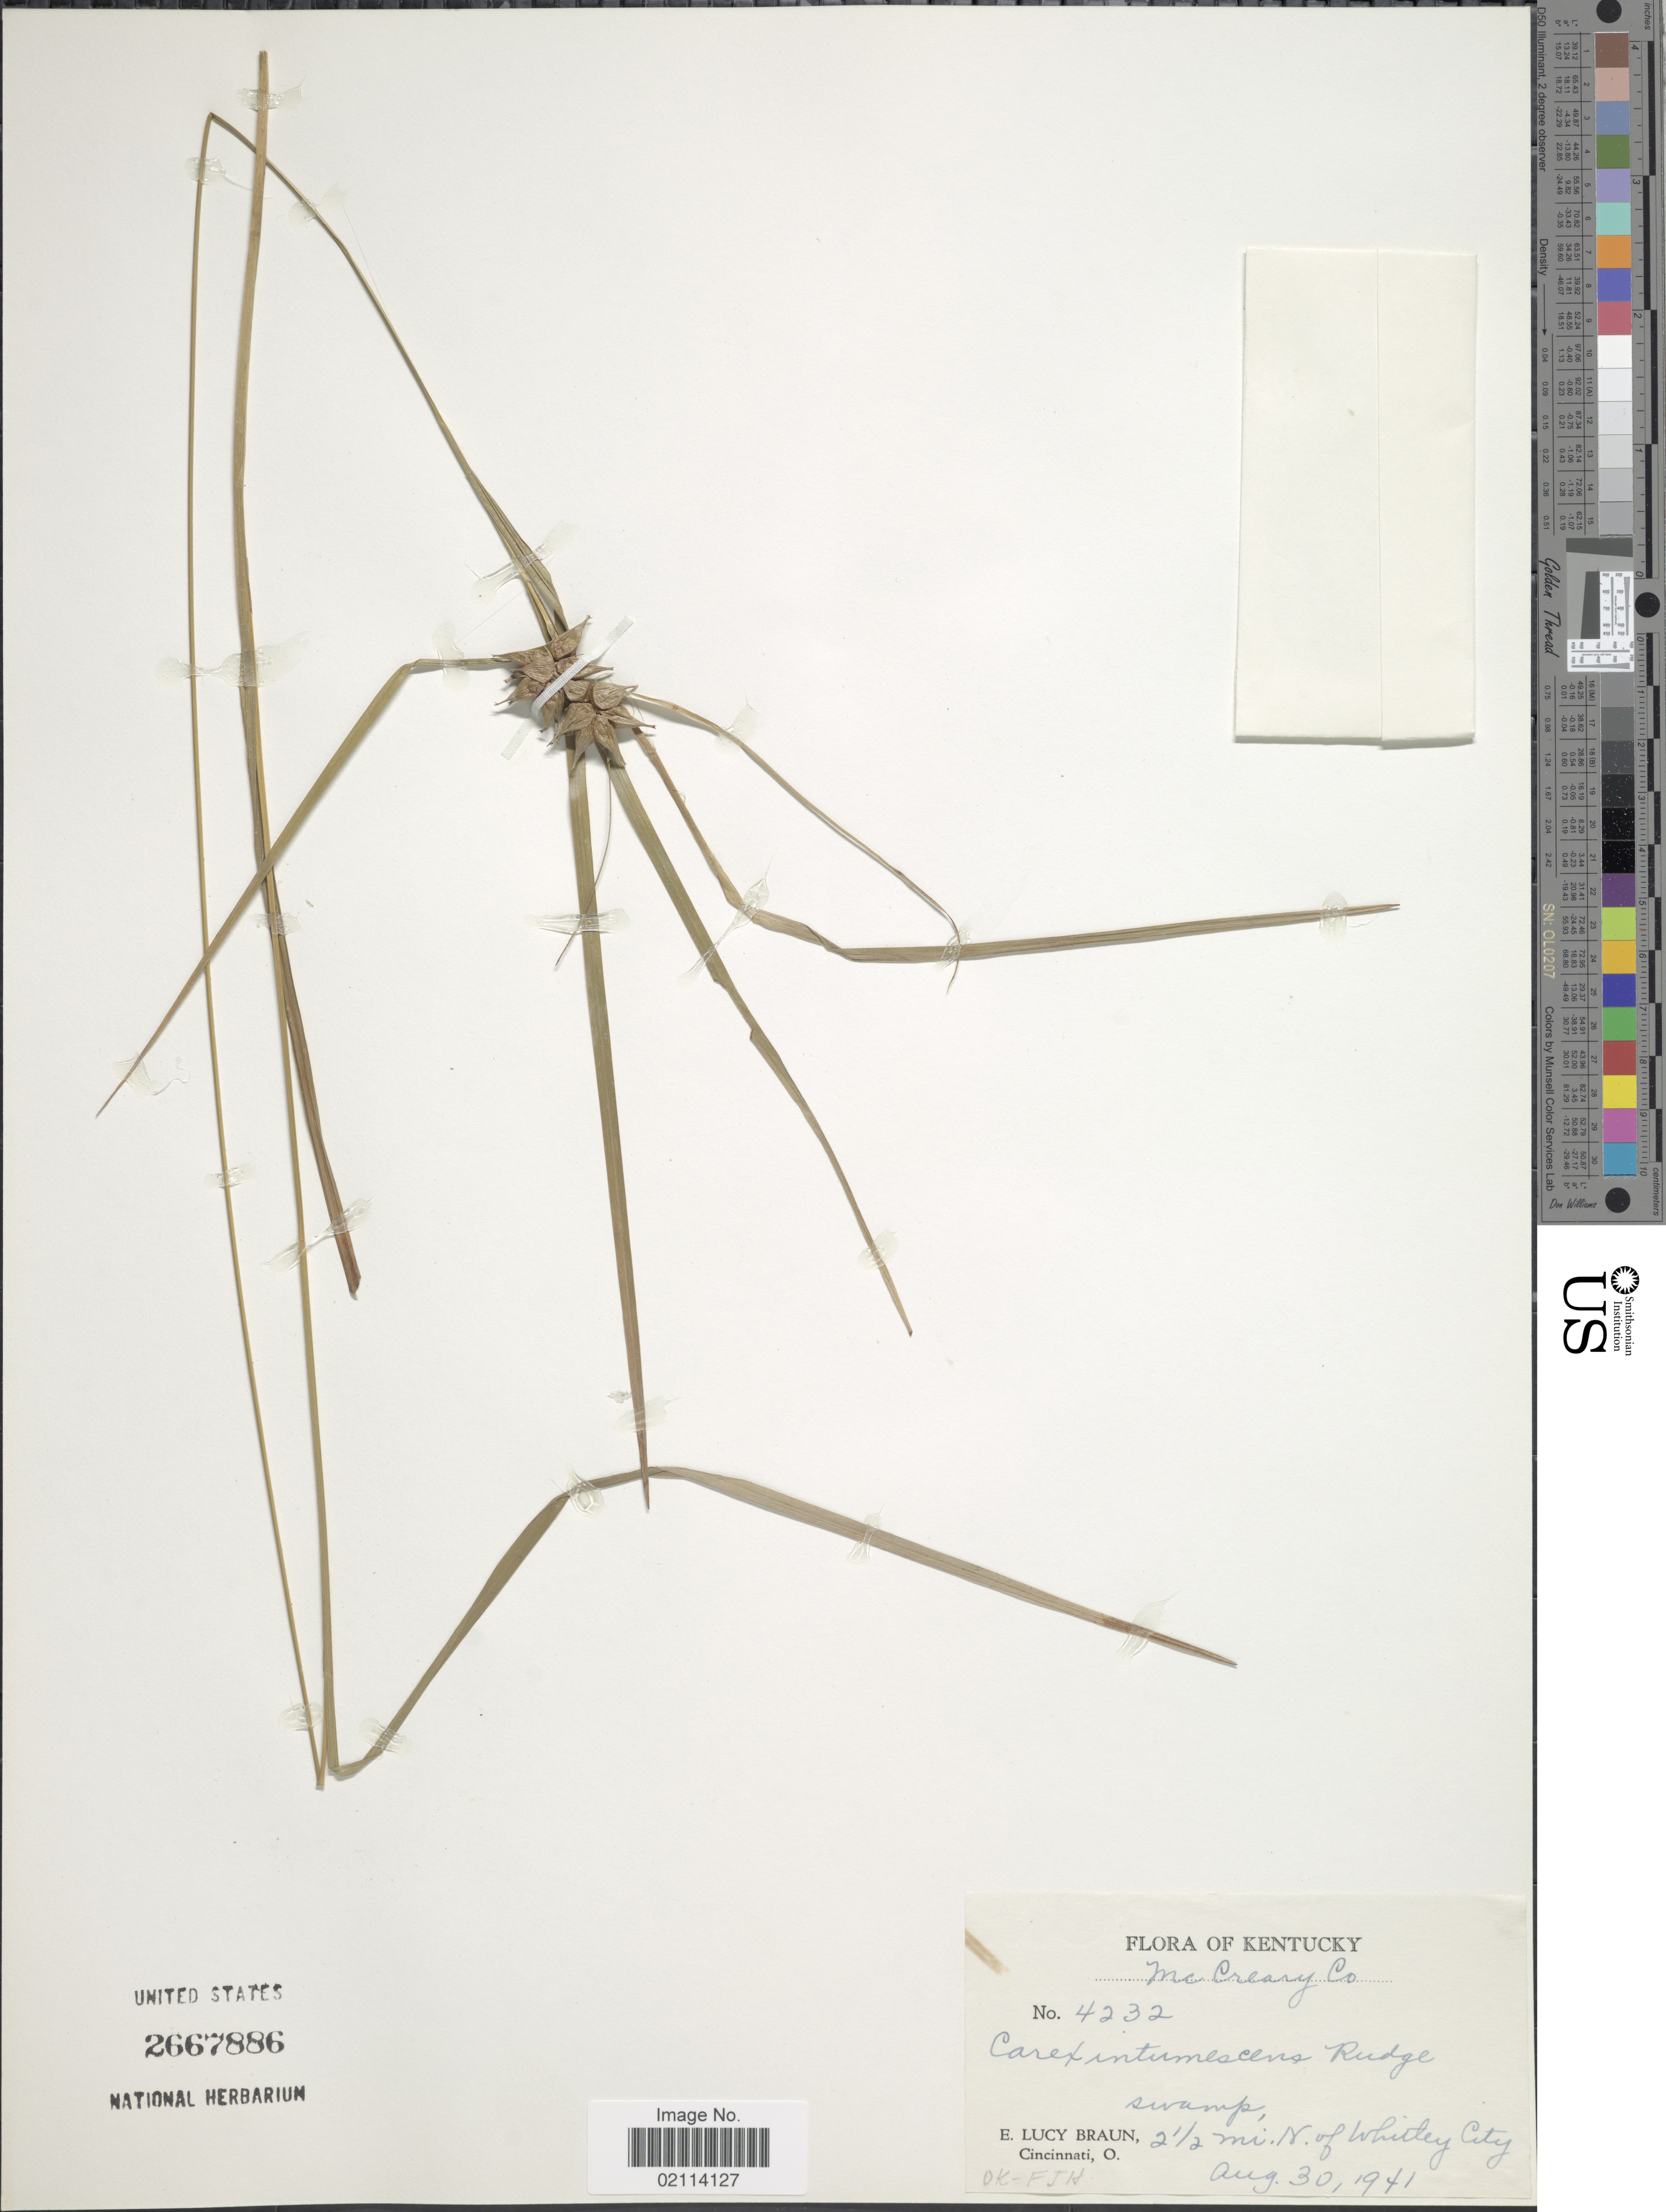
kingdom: Plantae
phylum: Tracheophyta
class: Liliopsida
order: Poales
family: Cyperaceae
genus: Carex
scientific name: Carex intumescens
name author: Rudge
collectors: E. L. Braun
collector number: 4232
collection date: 1941-08-30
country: United States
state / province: Kentucky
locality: McCreary Co., swamp, 2 1/2 mi. N. of Whitley City.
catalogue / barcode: US 2667886